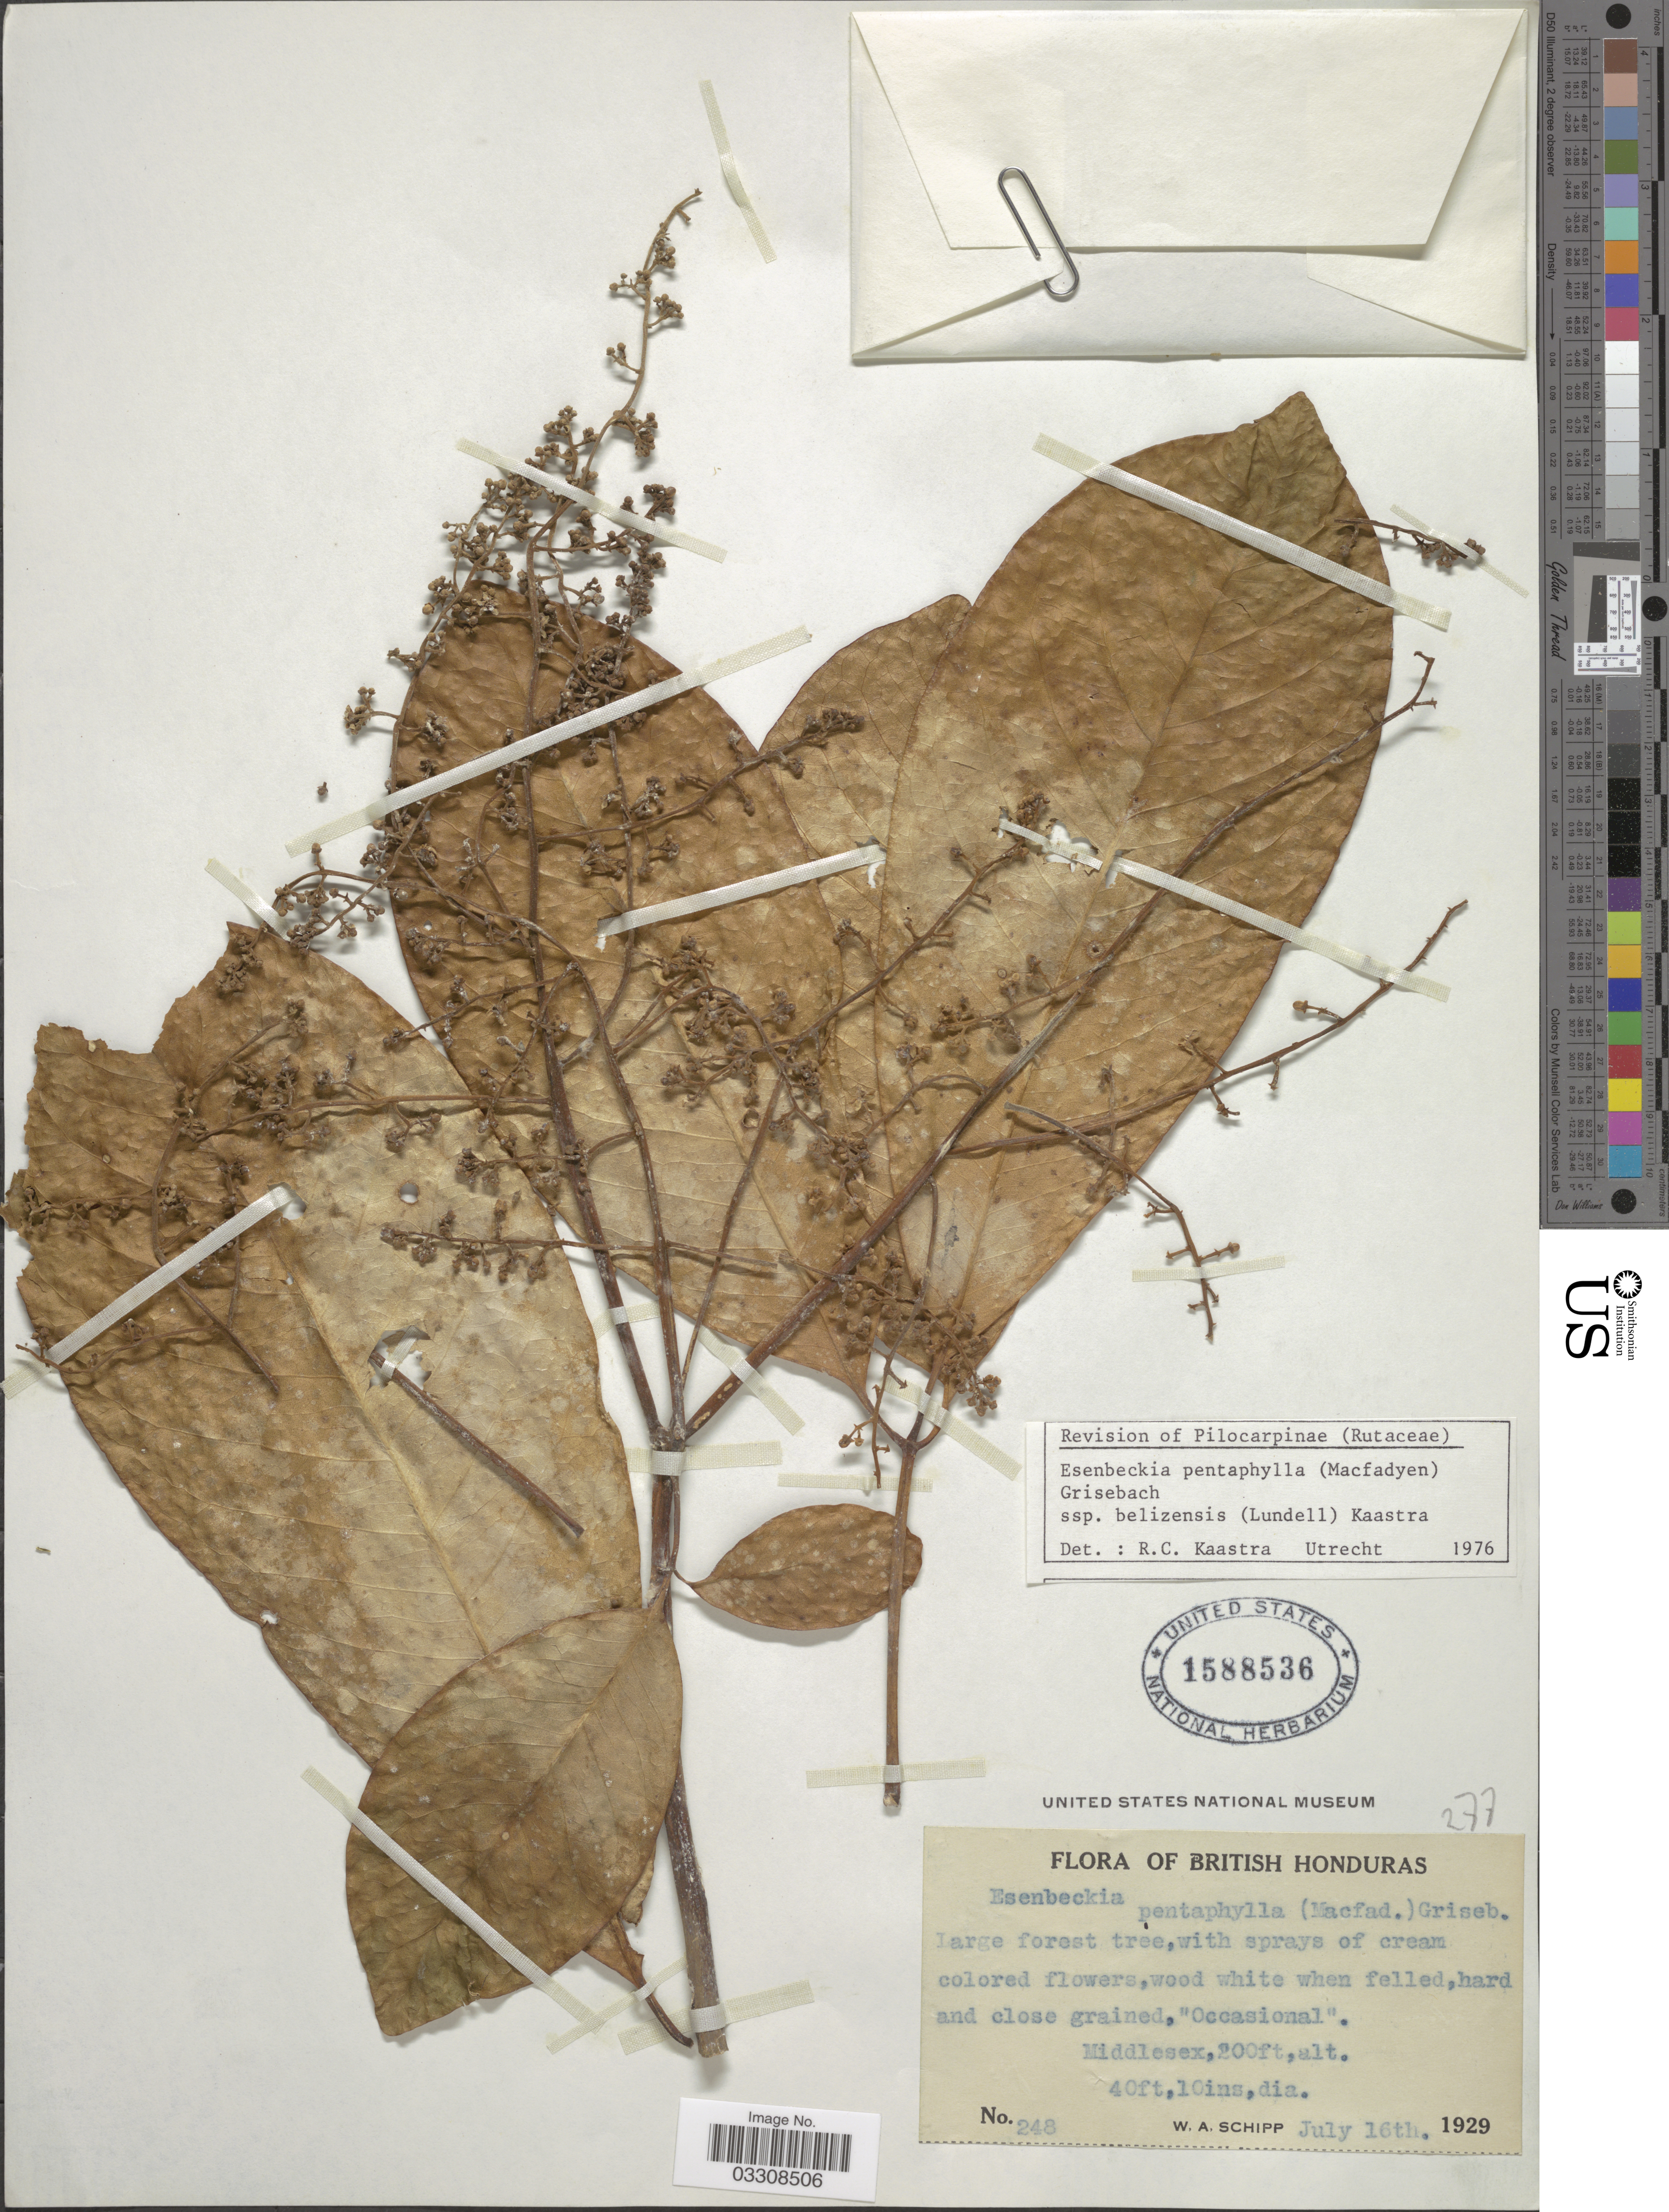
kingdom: Plantae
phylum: Tracheophyta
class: Magnoliopsida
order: Sapindales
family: Rutaceae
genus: Esenbeckia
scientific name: Esenbeckia pentaphylla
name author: (Macfad.) Griseb.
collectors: W. Schipp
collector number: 248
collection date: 1929-07-16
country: Belize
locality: British Honduras. Middlesex.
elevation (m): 61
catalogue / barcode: US 1588536